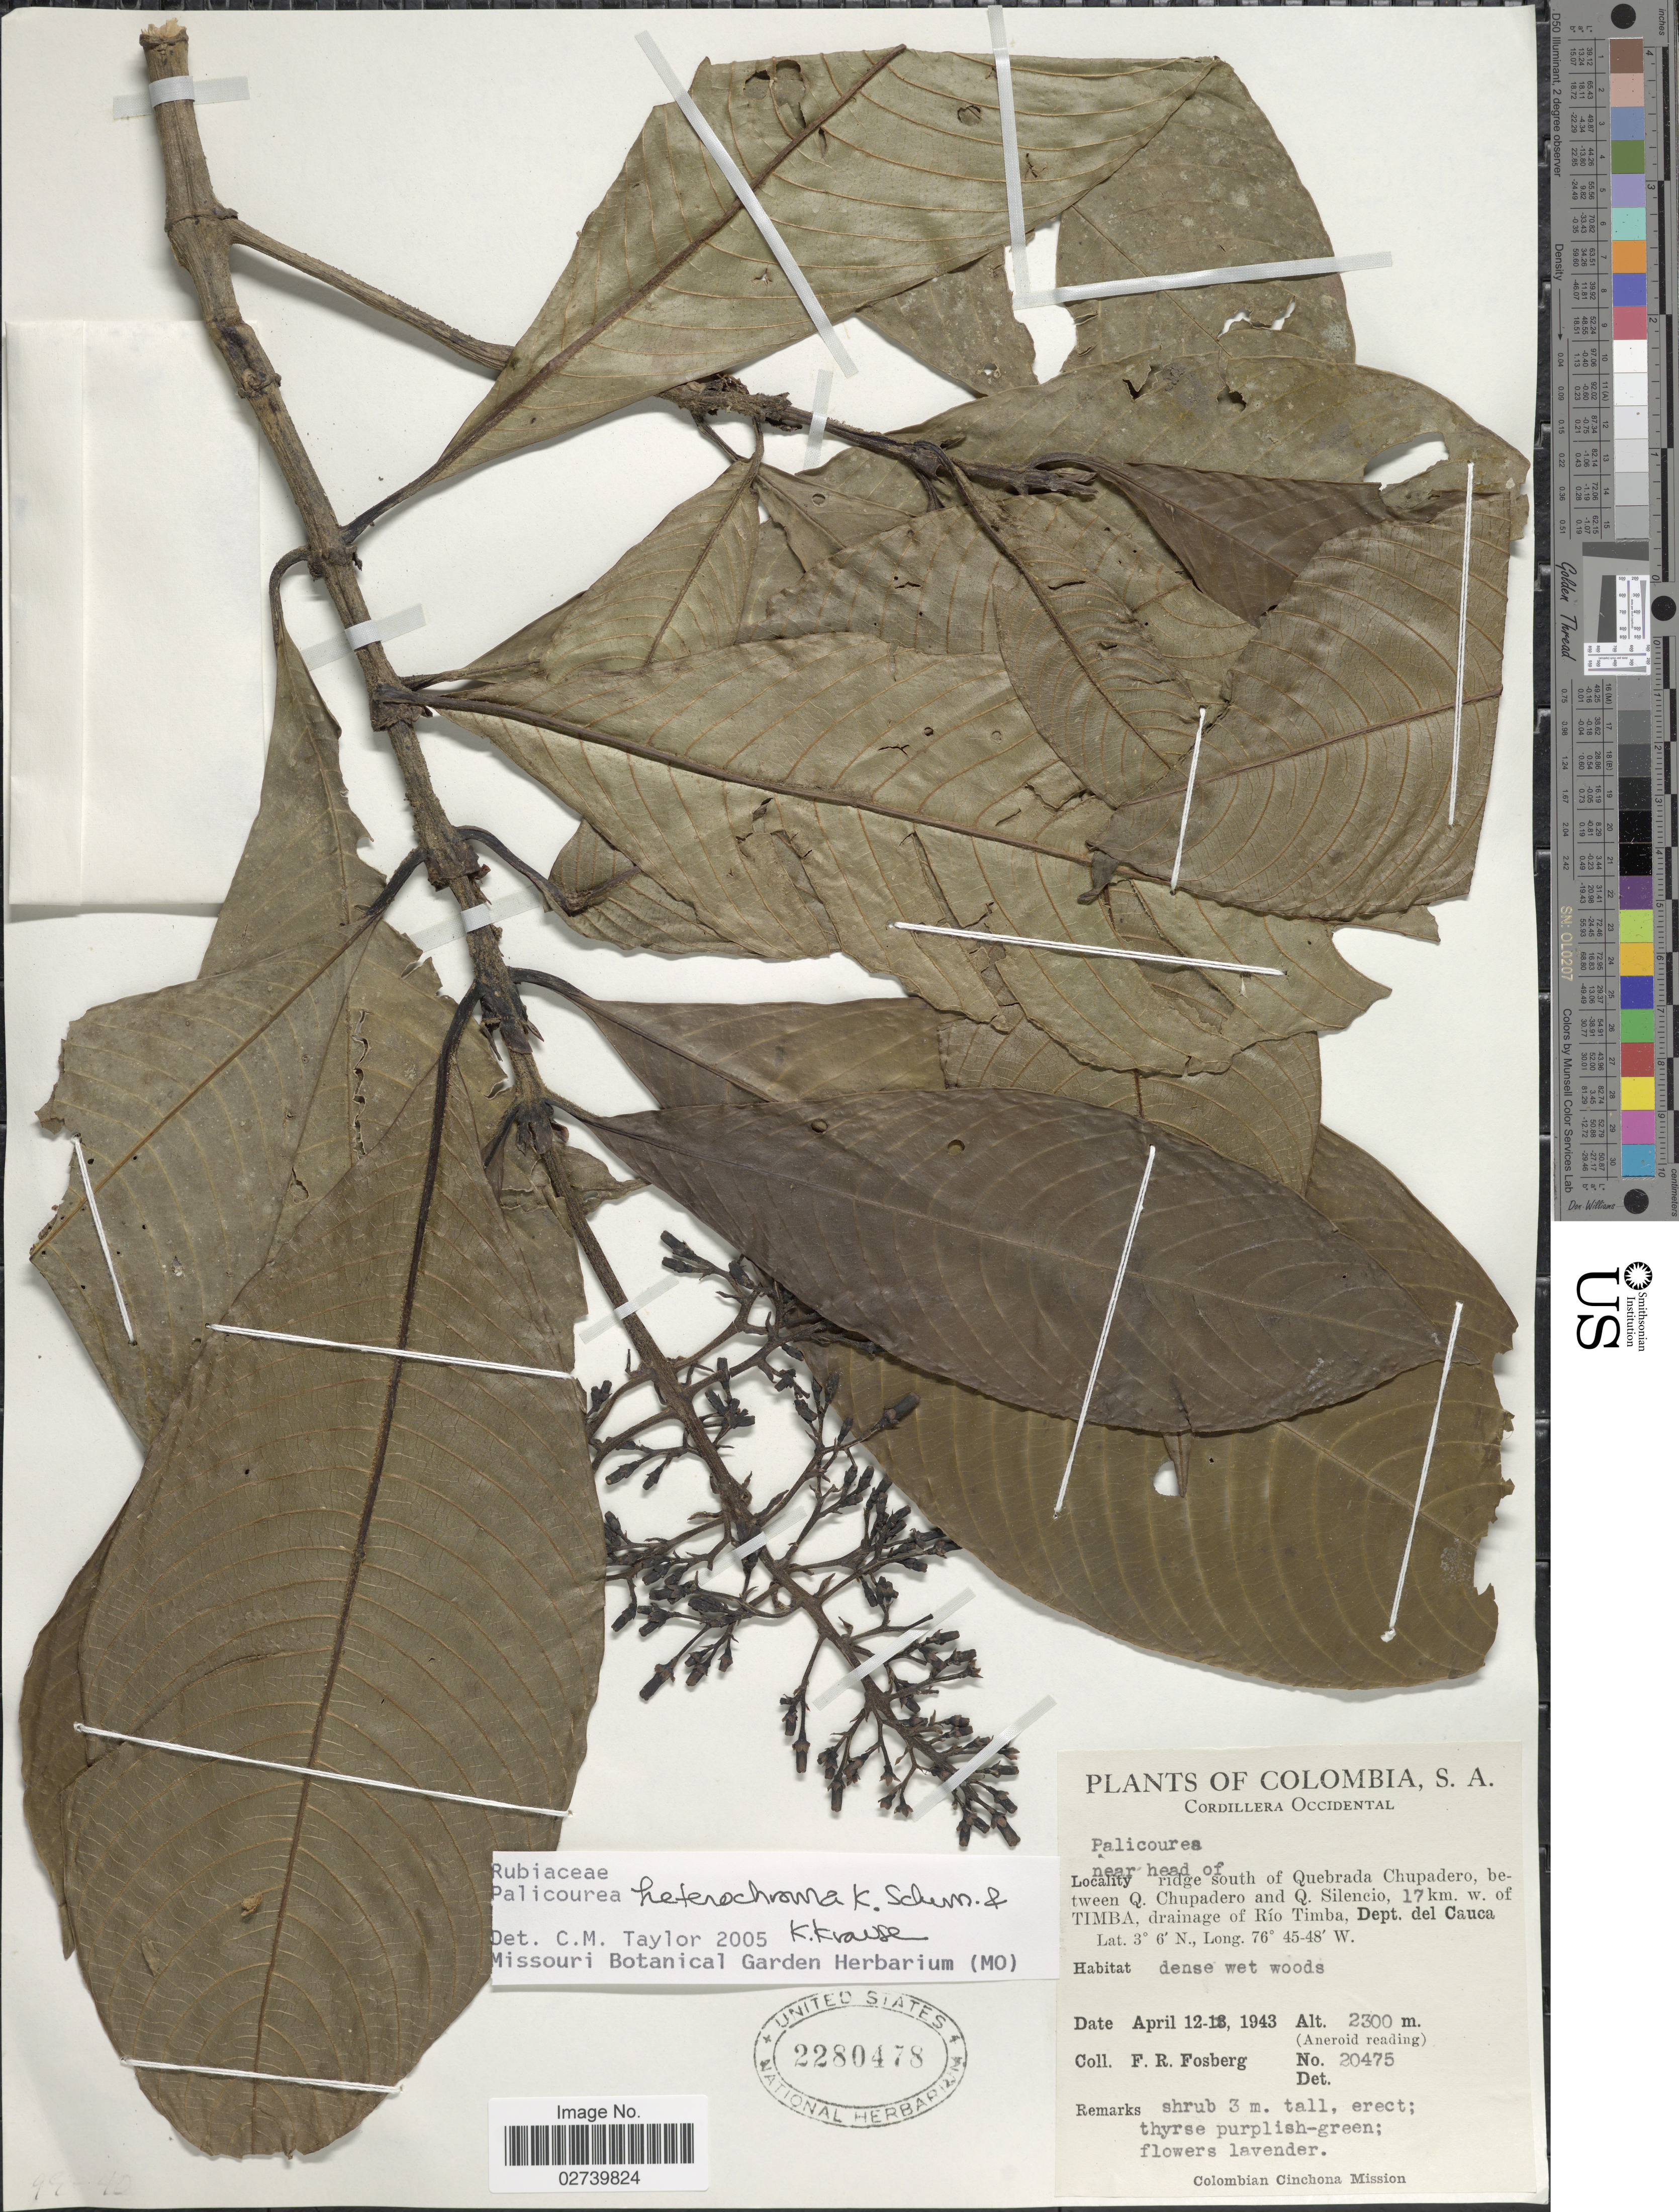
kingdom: Plantae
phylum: Tracheophyta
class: Magnoliopsida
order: Gentianales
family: Rubiaceae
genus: Palicourea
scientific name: Palicourea heterochroma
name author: K. Schum. & K. Krause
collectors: F. R. Fosberg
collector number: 20475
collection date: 1943-04-12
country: Colombia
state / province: Cauca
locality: Cordillera Occidental. near head of ridge south of Quebrada Chupadero and Q. Silencio, 17 km. w. of Timba, drainage of Río Timba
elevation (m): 2300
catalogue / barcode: US 2280478